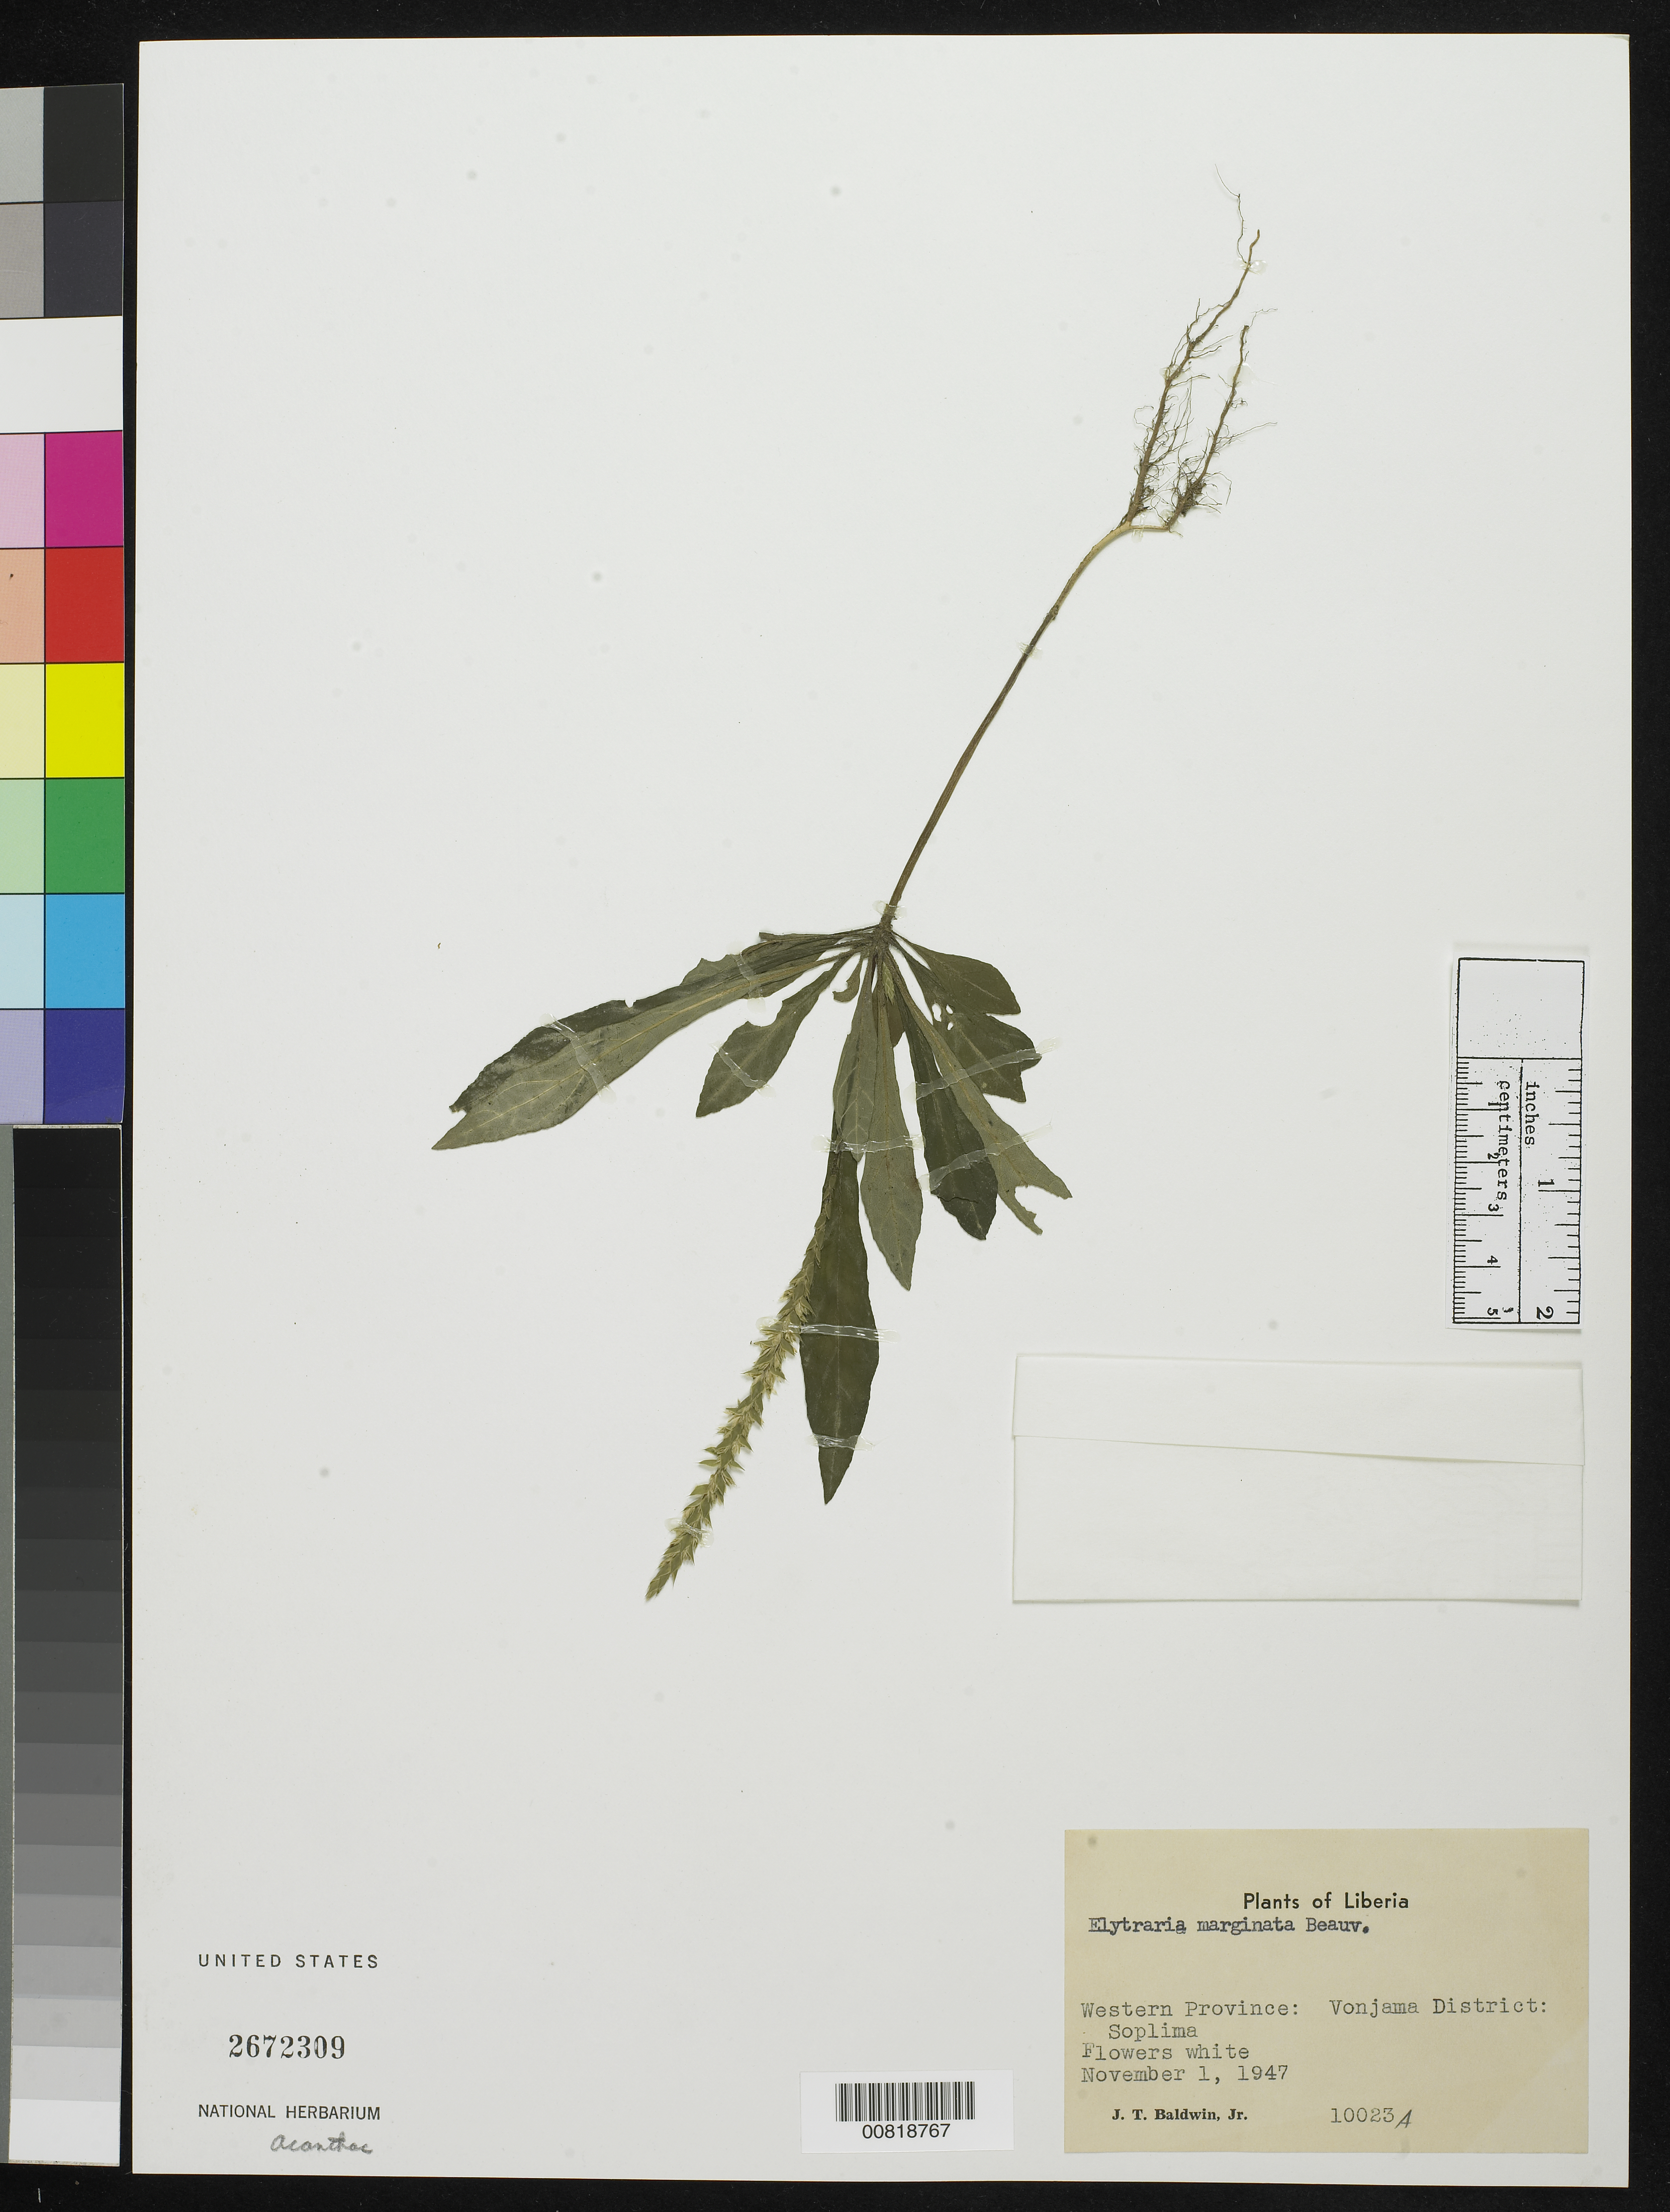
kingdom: Plantae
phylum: Tracheophyta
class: Magnoliopsida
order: Lamiales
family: Acanthaceae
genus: Elytraria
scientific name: Elytraria marginata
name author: Vahl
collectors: J. T. Baldwin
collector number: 10023A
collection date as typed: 1 Nov 1947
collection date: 1947-11-01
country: Liberia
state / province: Lofa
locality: Western Province: Vonjama District, Soplima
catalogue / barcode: US 2672309